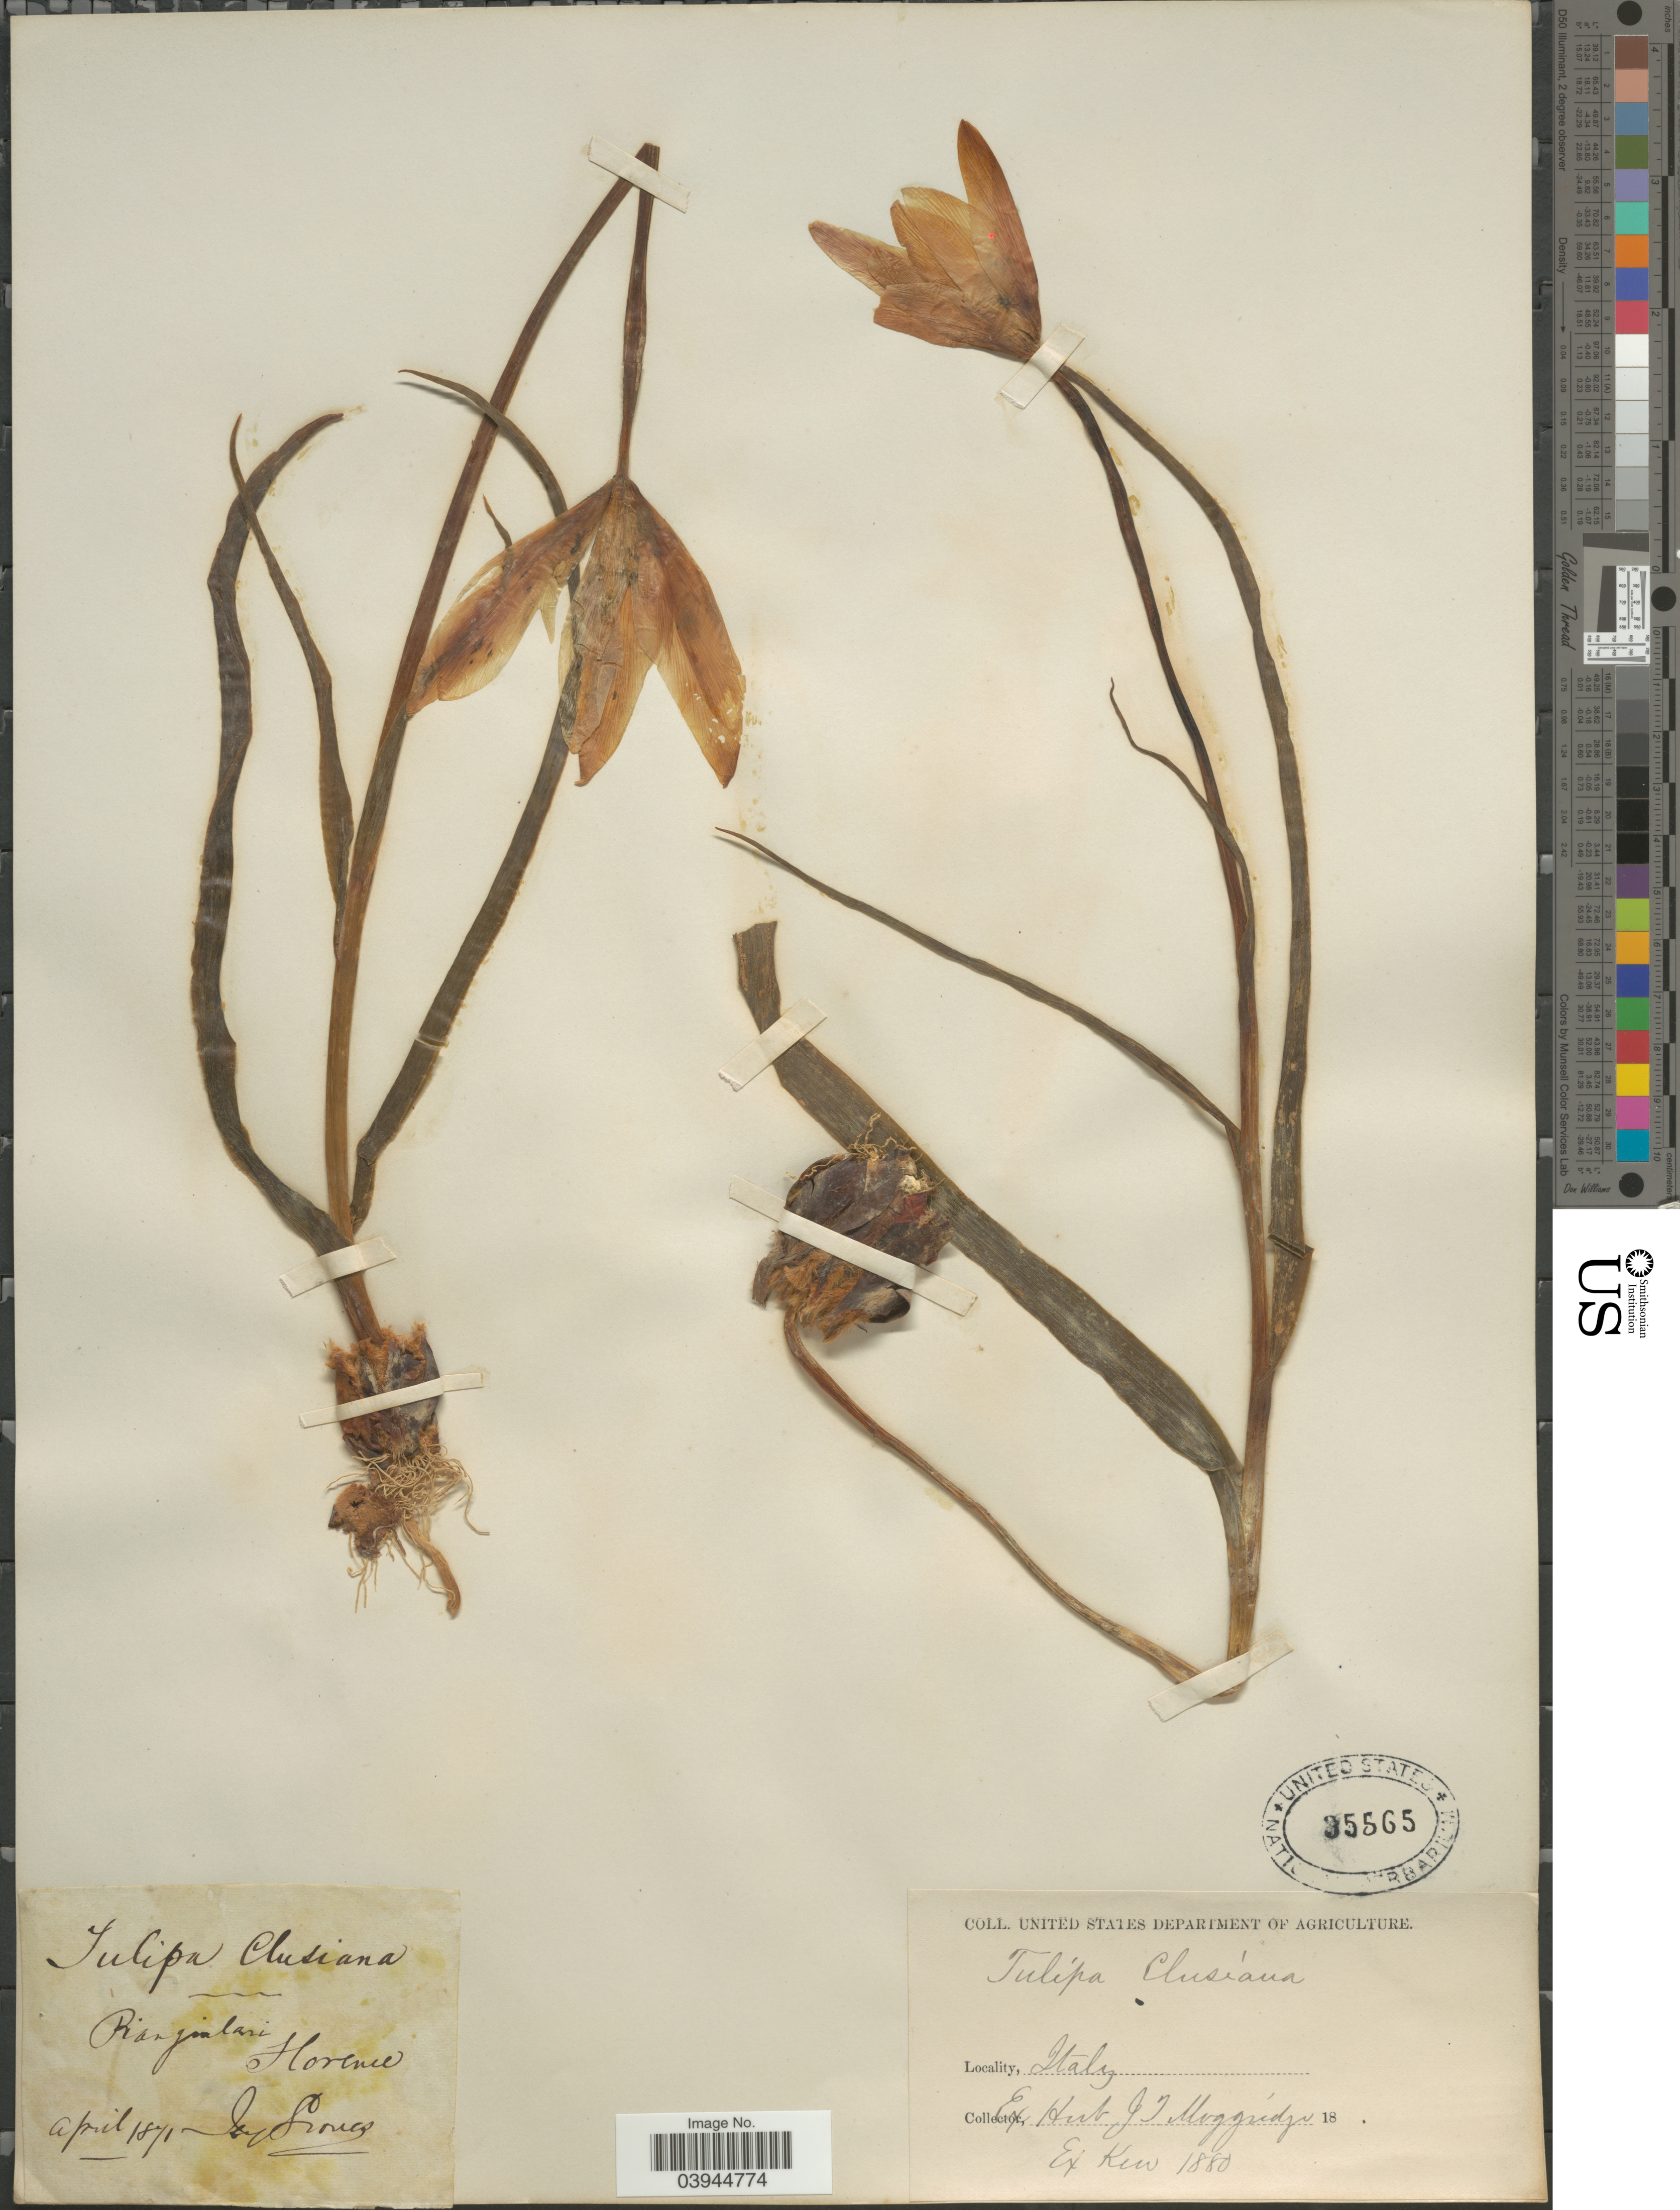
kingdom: Plantae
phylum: Tracheophyta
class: Liliopsida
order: Liliales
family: Liliaceae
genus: Tulipa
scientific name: Tulipa clusiana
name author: DC.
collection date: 1871-04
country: Italy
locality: Riangimlari [interpreted] Florence.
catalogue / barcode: US 35565